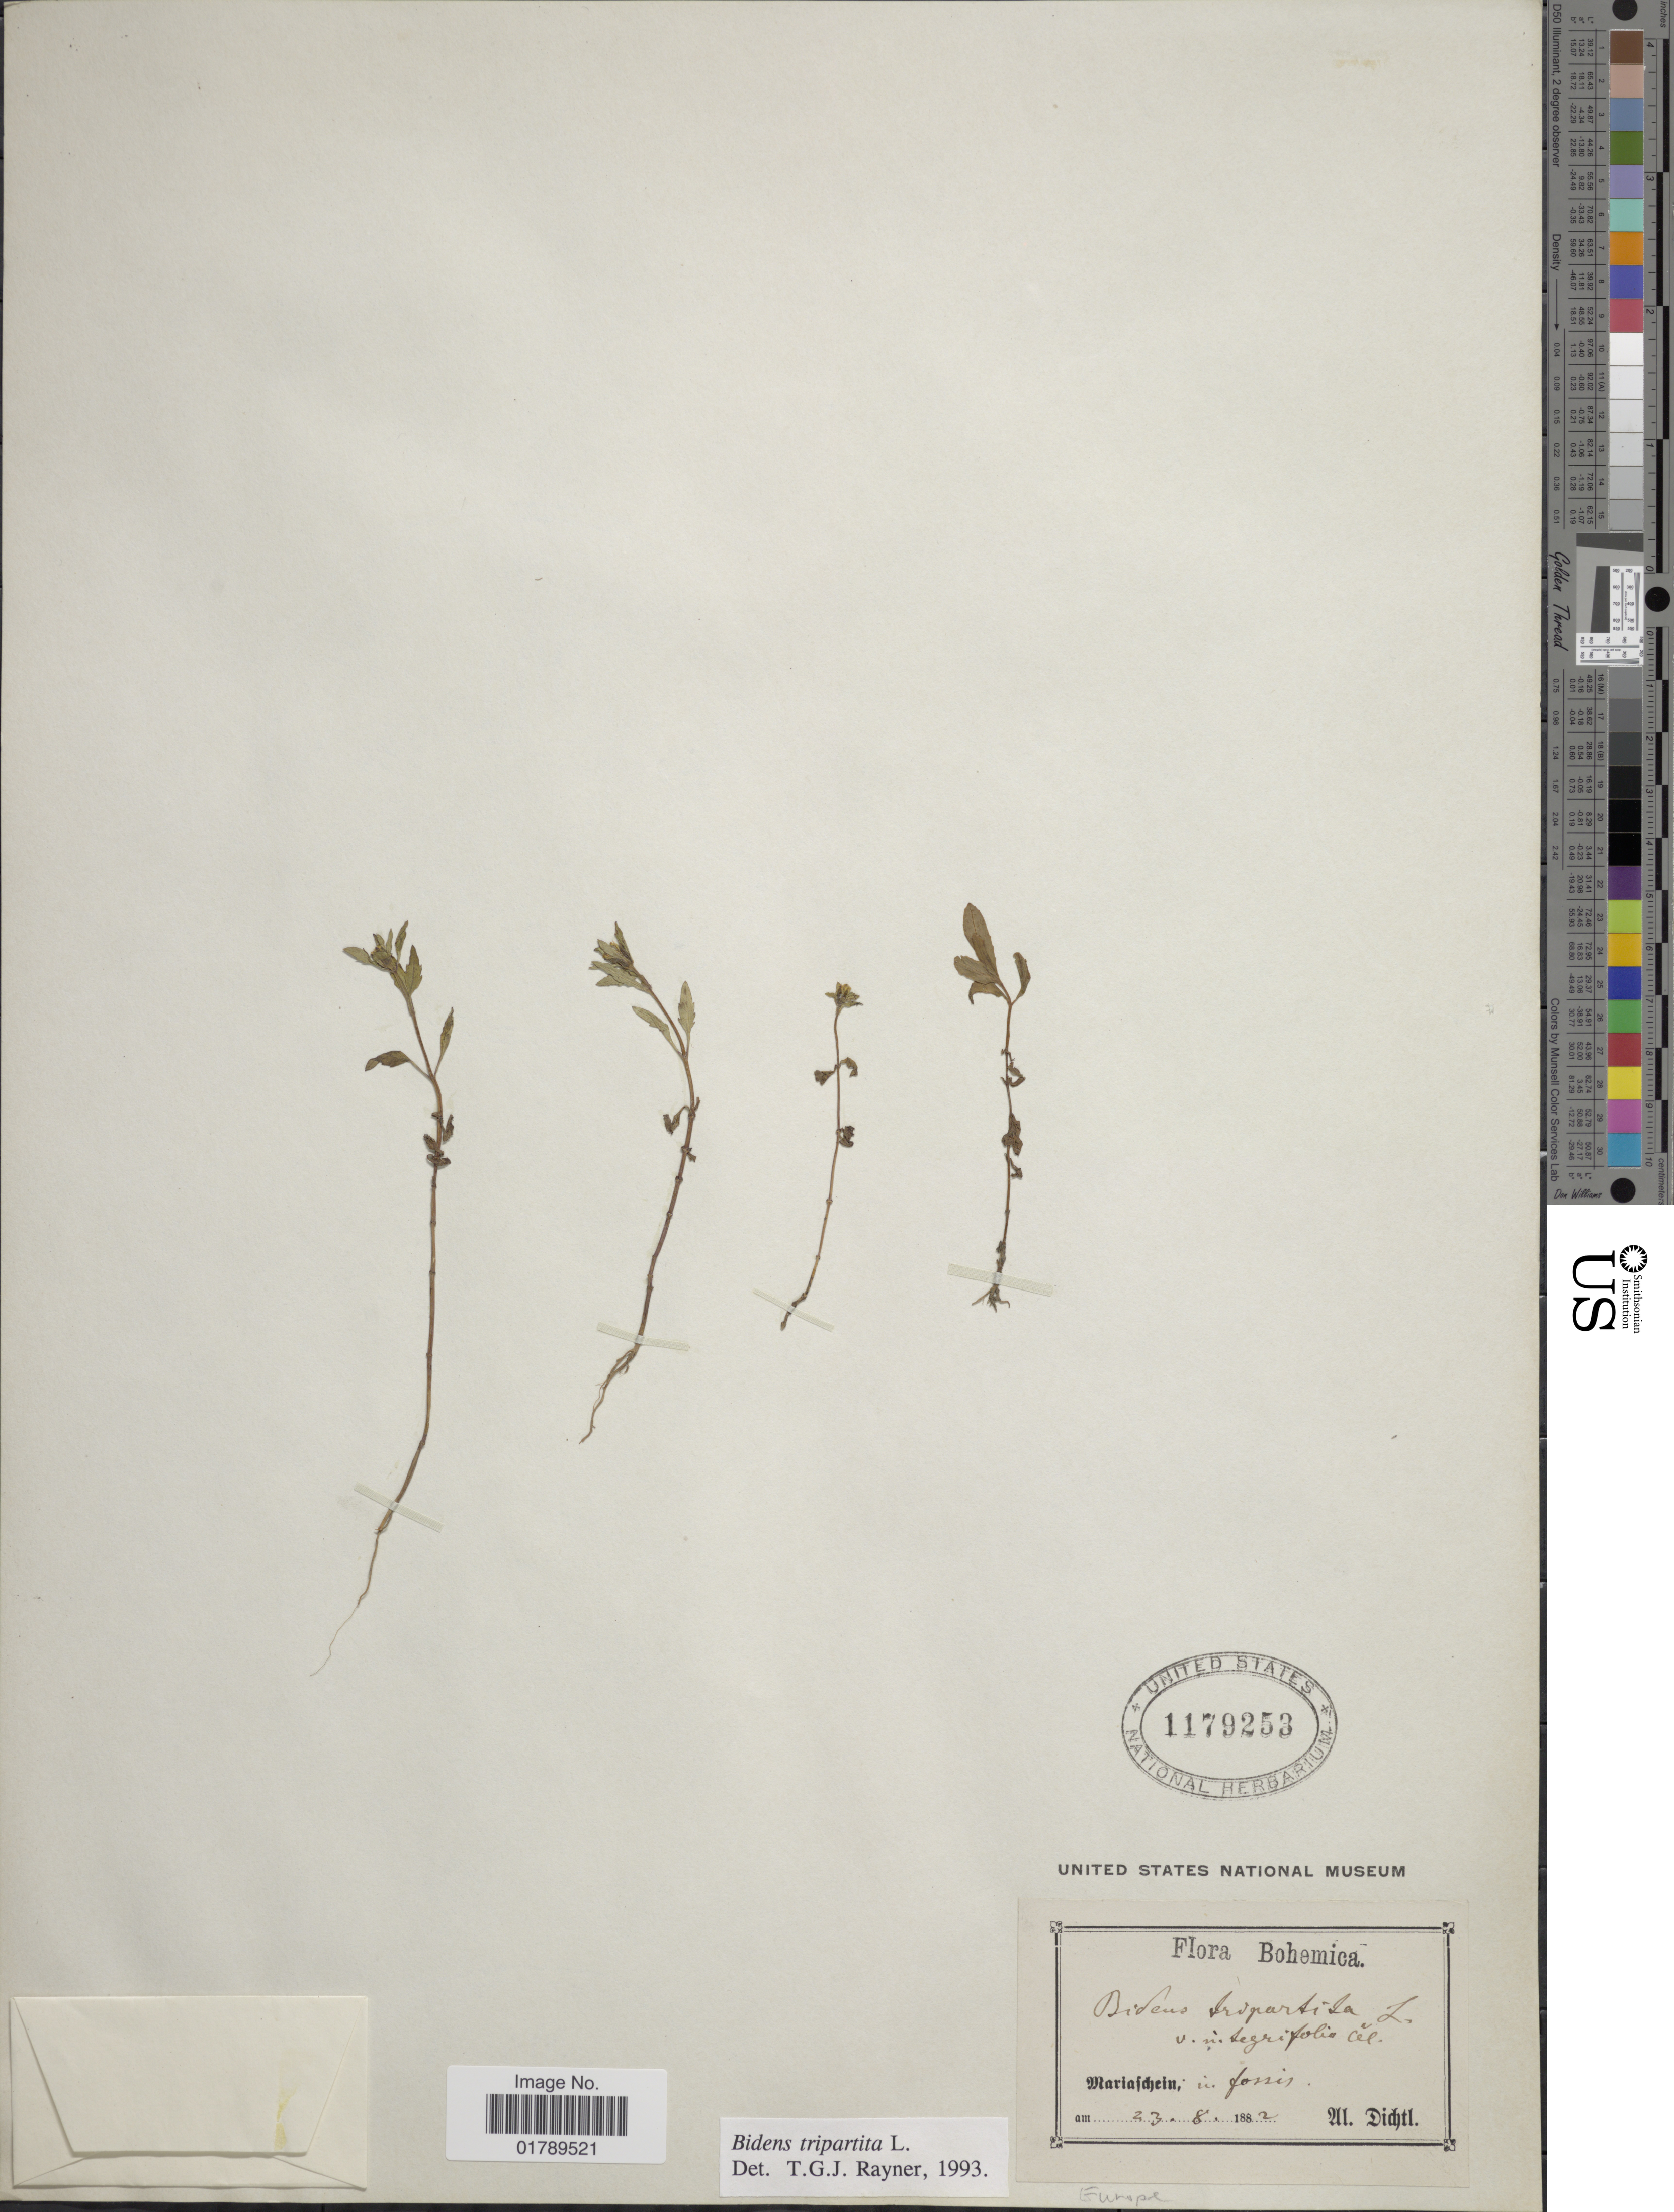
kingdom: Plantae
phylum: Tracheophyta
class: Magnoliopsida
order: Asterales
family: Asteraceae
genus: Bidens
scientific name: Bidens tripartita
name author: L.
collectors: W. Dichtl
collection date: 1882-08-23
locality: Bohemica. Mariafchein; in fossi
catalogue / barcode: US 1179253